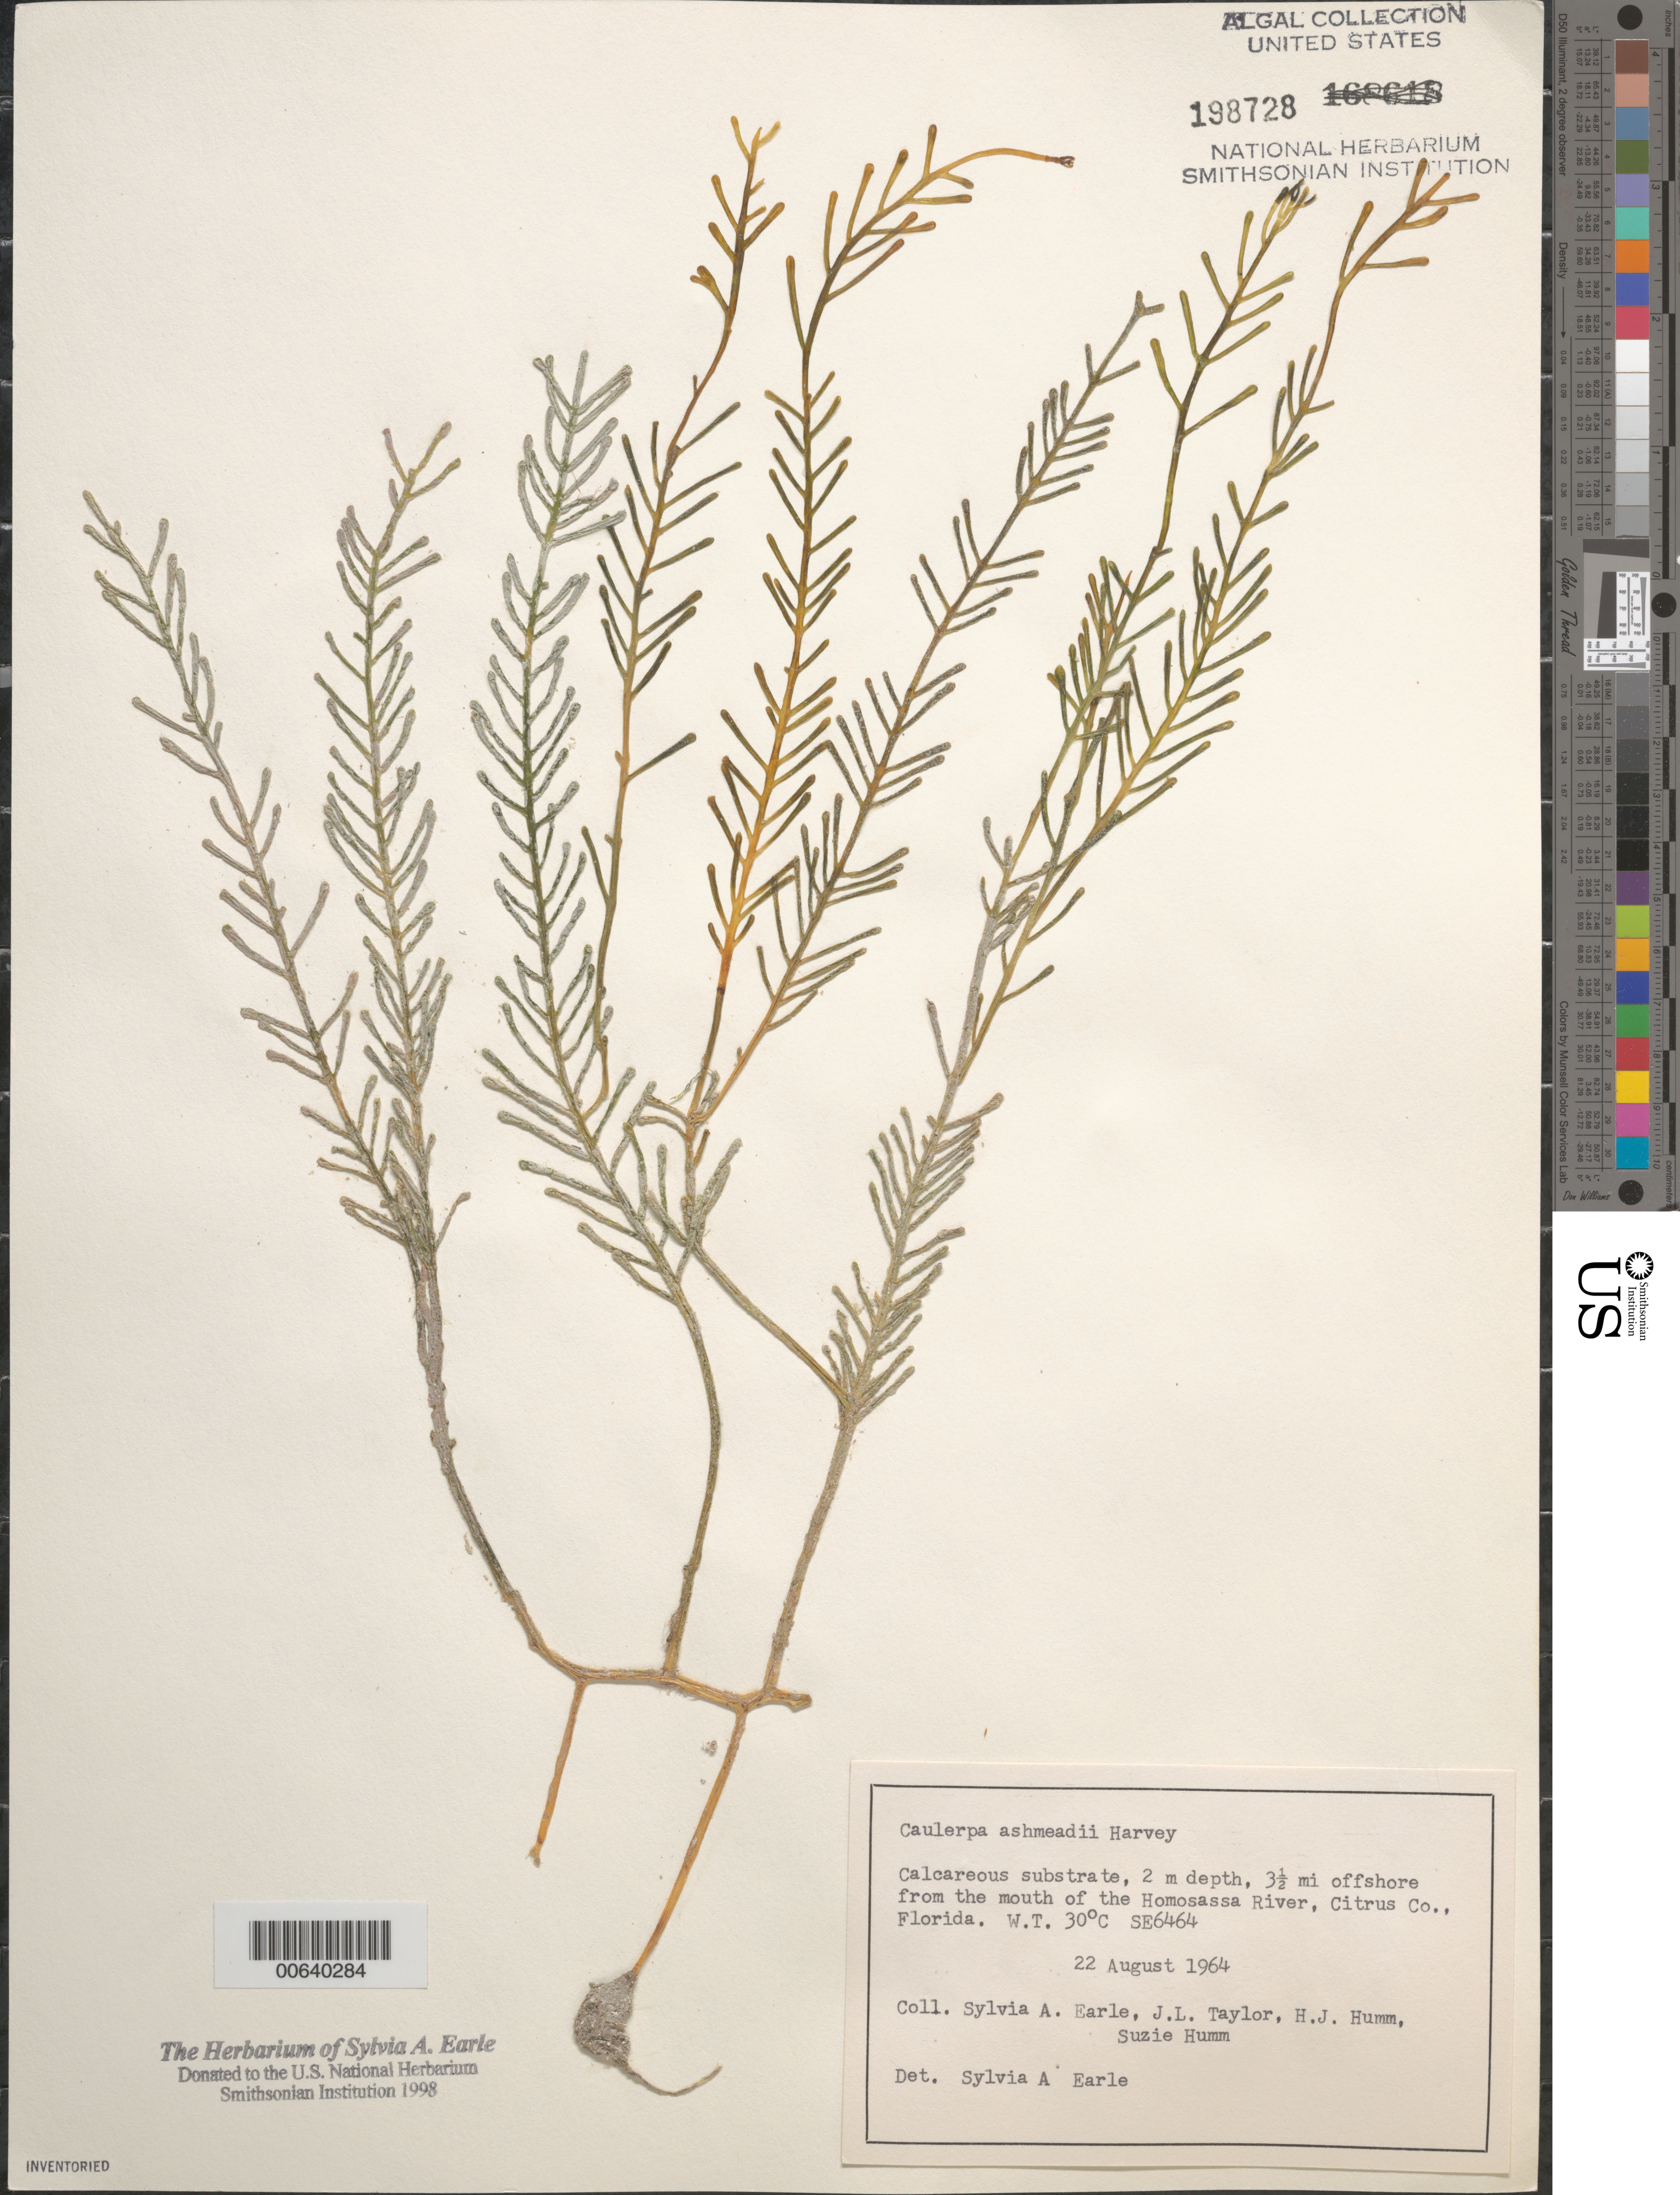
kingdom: Plantae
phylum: Chlorophyta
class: Ulvophyceae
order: Bryopsidales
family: Caulerpaceae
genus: Caulerpa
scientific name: Caulerpa ashmeadii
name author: Harv.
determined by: Earle, S. A.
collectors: S. A. Earle, J. L. Taylor, H. J. Humm & S. Humm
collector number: SE 6464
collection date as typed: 22 Aug 1964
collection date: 1964-08-22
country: United States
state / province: Florida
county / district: Citrus County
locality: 3.5 miles off Homosassa River mouth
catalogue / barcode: US 198728